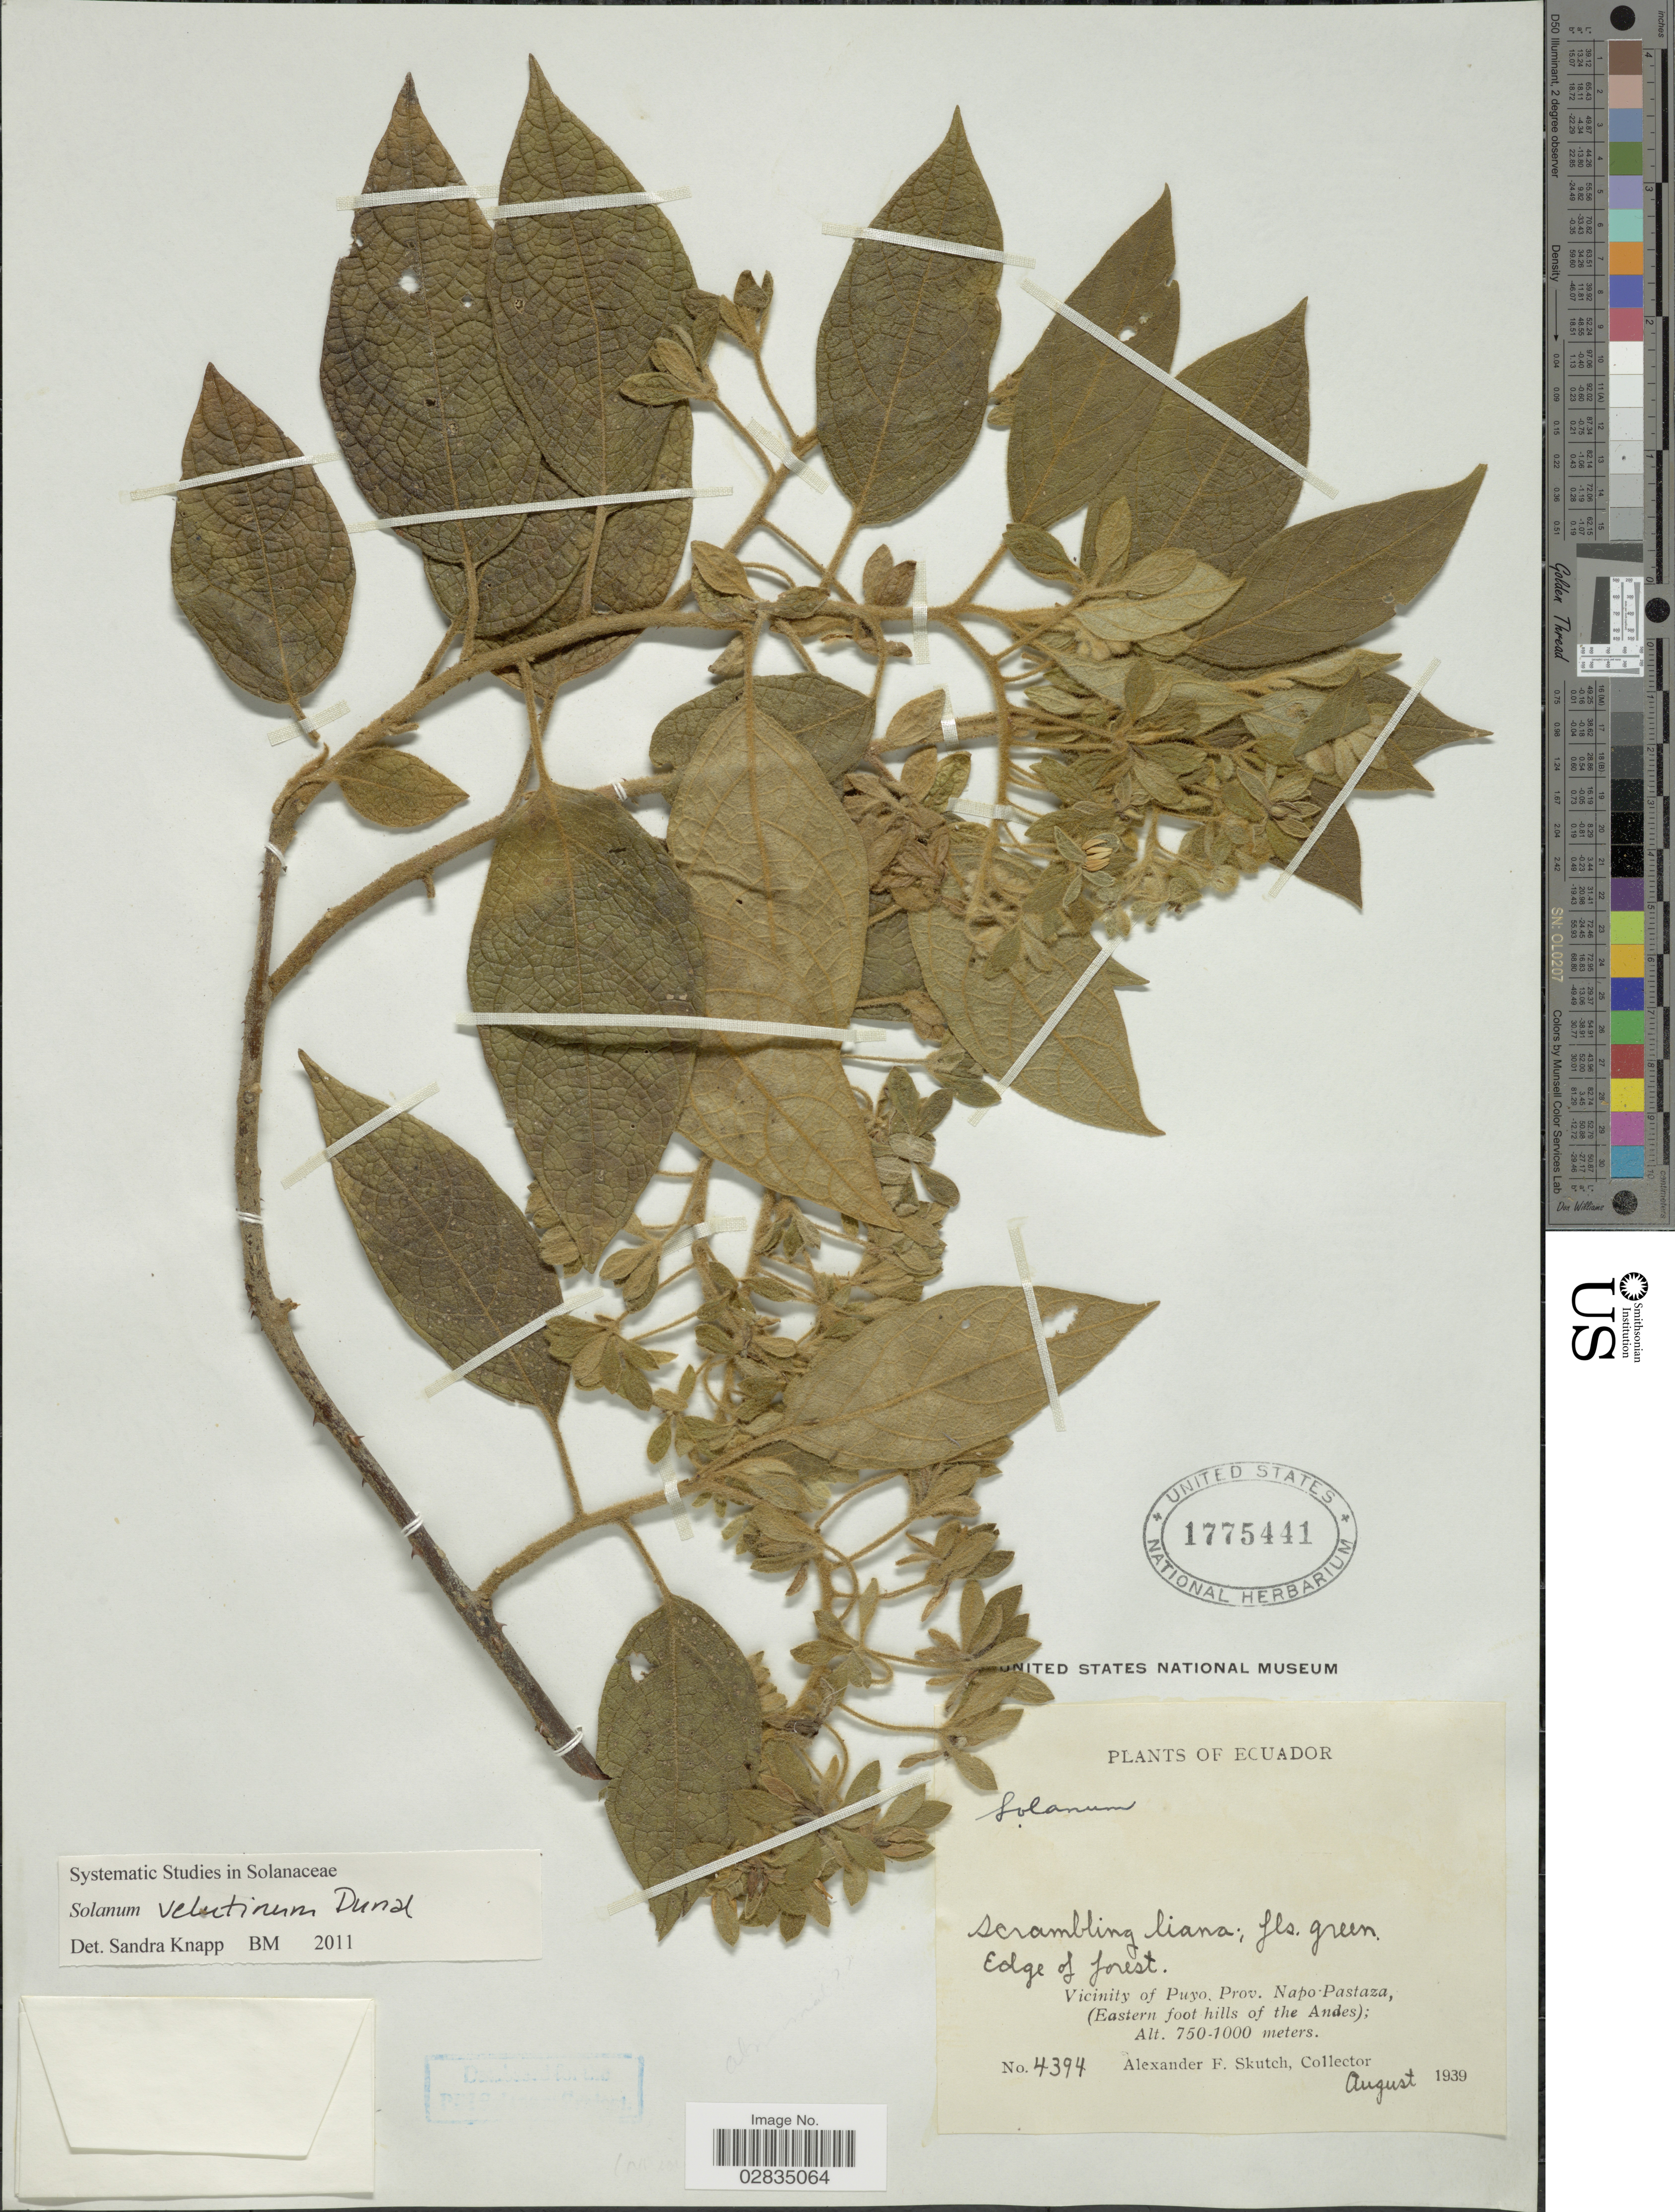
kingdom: Plantae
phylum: Tracheophyta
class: Magnoliopsida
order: Solanales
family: Solanaceae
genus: Solanum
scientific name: Solanum velutinum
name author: Dunal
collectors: A. F. Skutch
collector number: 4394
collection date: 1939-08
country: Ecuador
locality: Vicinity of Puyo, Prov. Napo-Pastaza, (Eastern foot hills of the Andes).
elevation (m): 750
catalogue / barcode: US 1775441